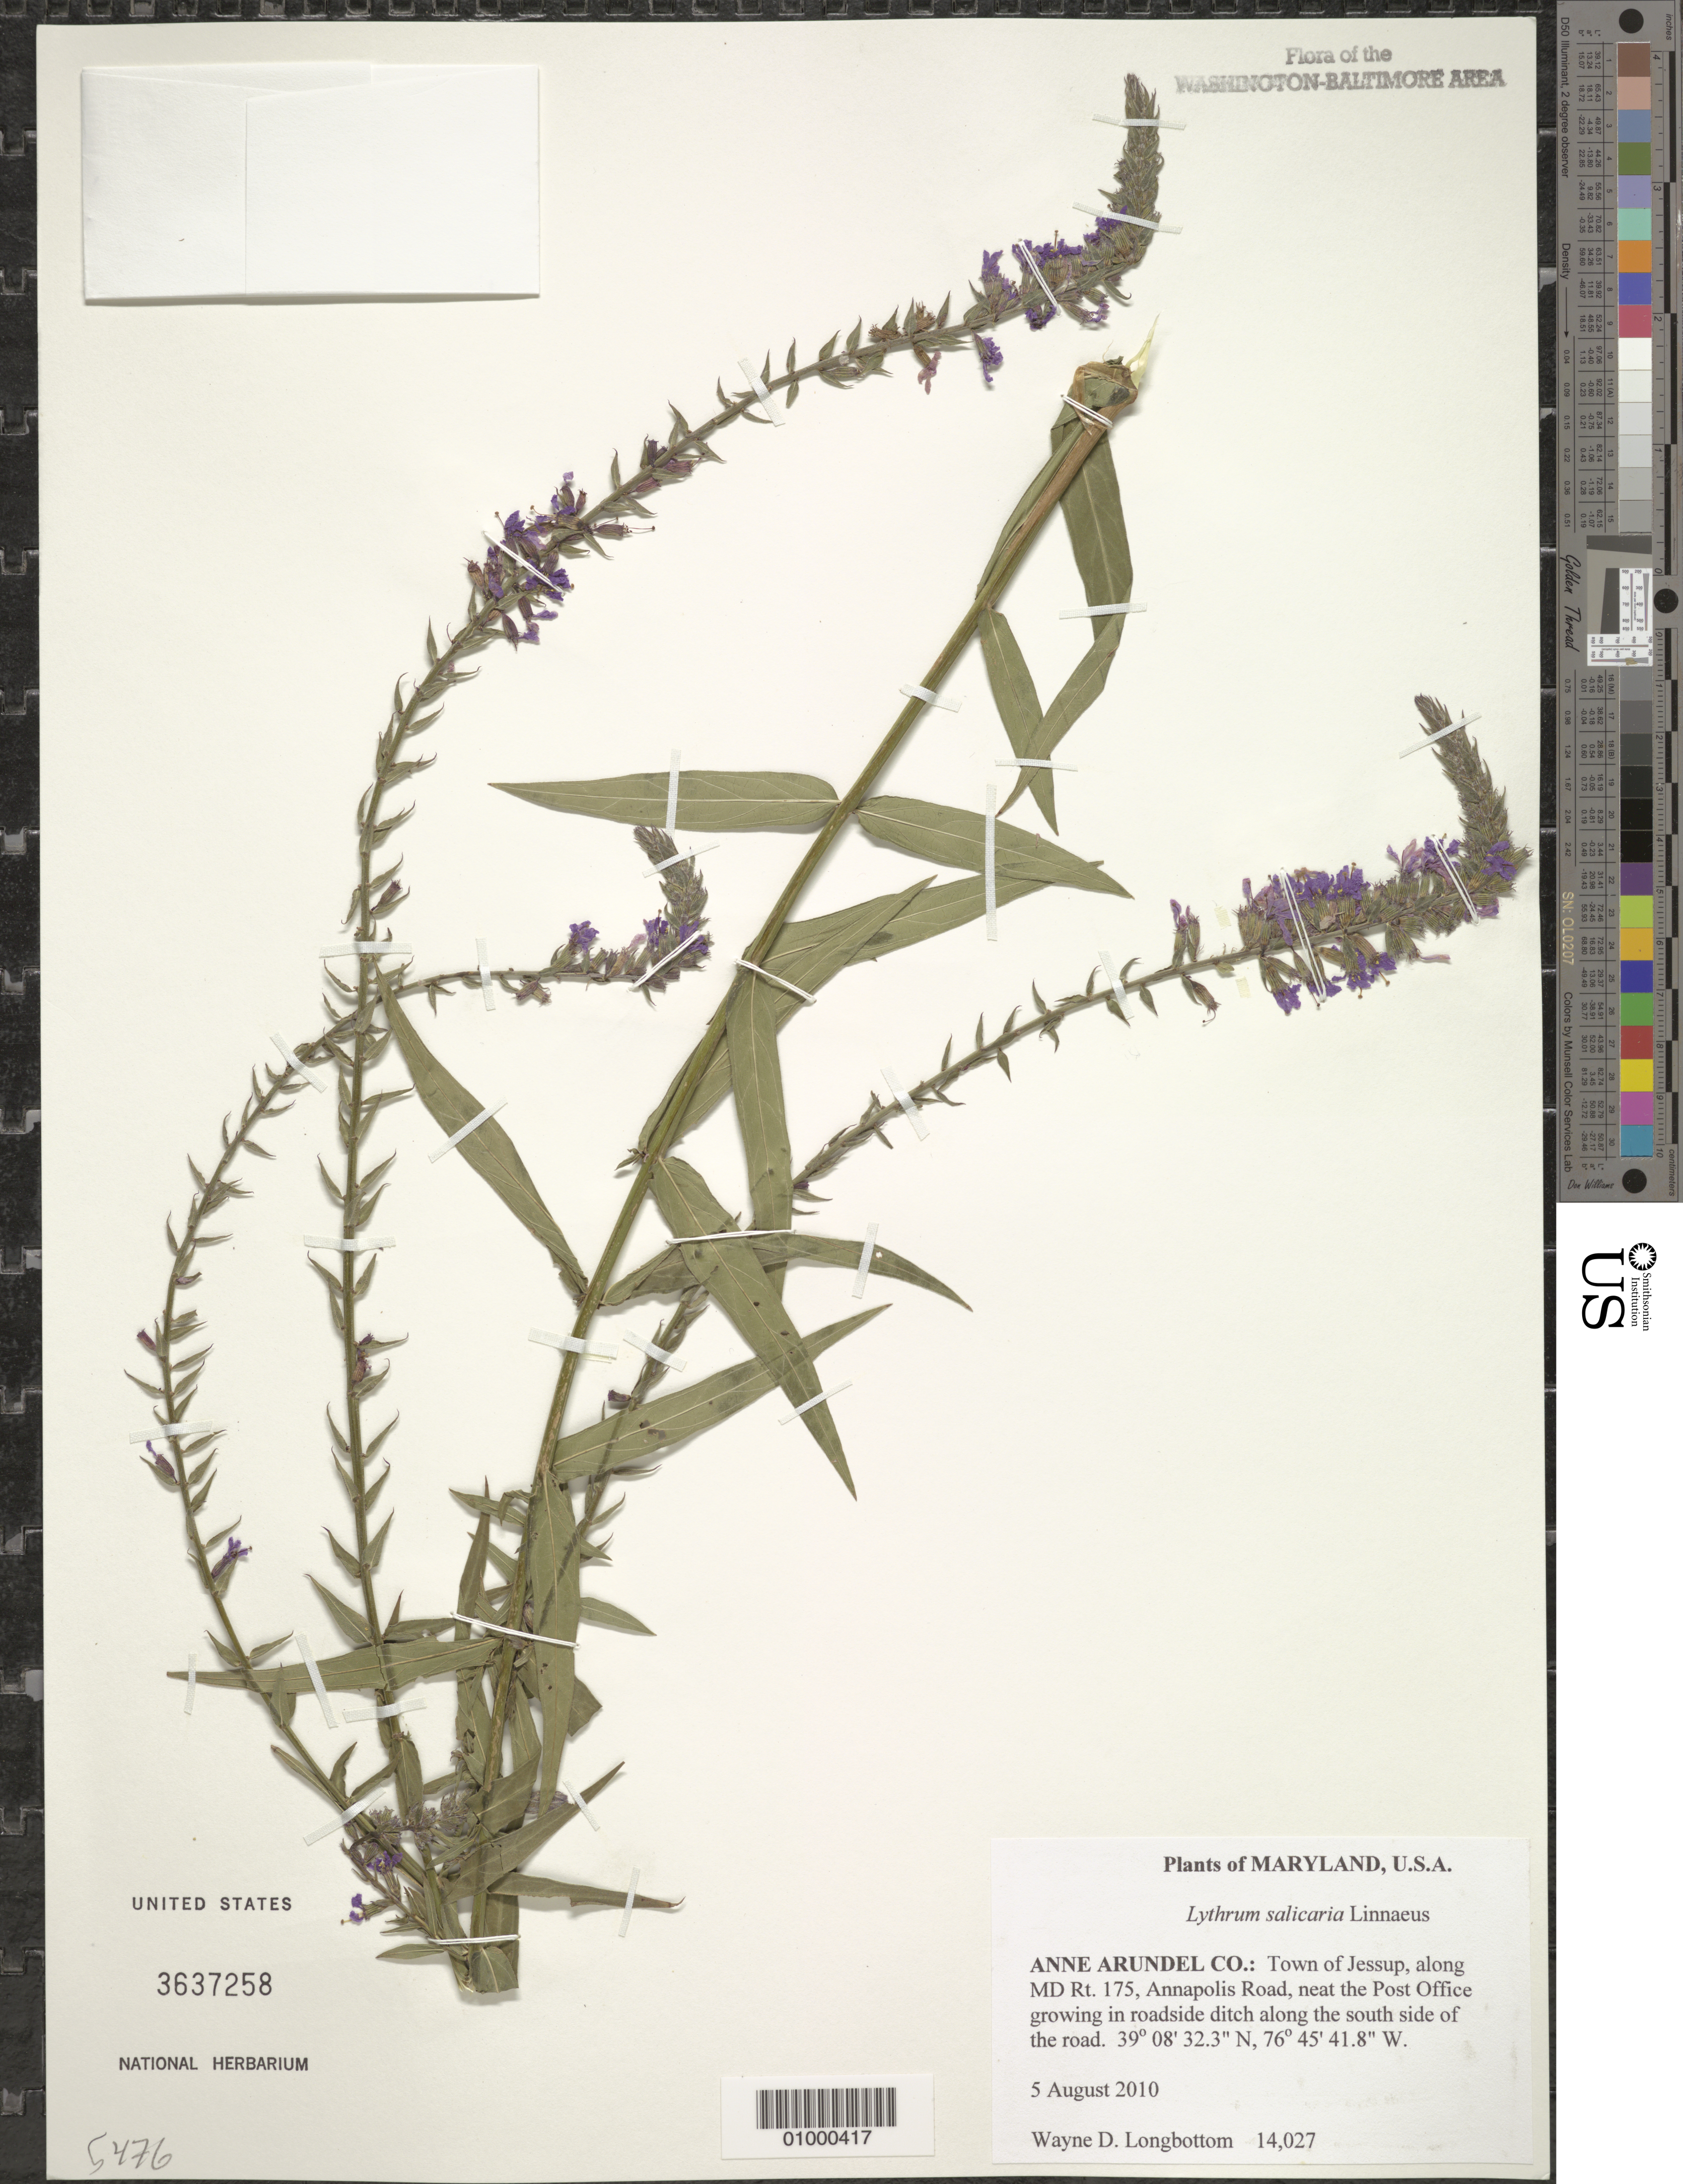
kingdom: Plantae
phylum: Tracheophyta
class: Magnoliopsida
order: Myrtales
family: Lythraceae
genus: Lythrum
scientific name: Lythrum salicaria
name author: L.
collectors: W. D. Longbottom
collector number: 14027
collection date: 2010-08-05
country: United States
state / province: Maryland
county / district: Anne Arundel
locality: Town of Jessup, along MD Rt. 175, Annapolis Road, near the Post Office growing in roadside ditch along the south side of the road.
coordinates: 39 08 32.3 N, 76 45 41.8 W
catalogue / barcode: US 3637258